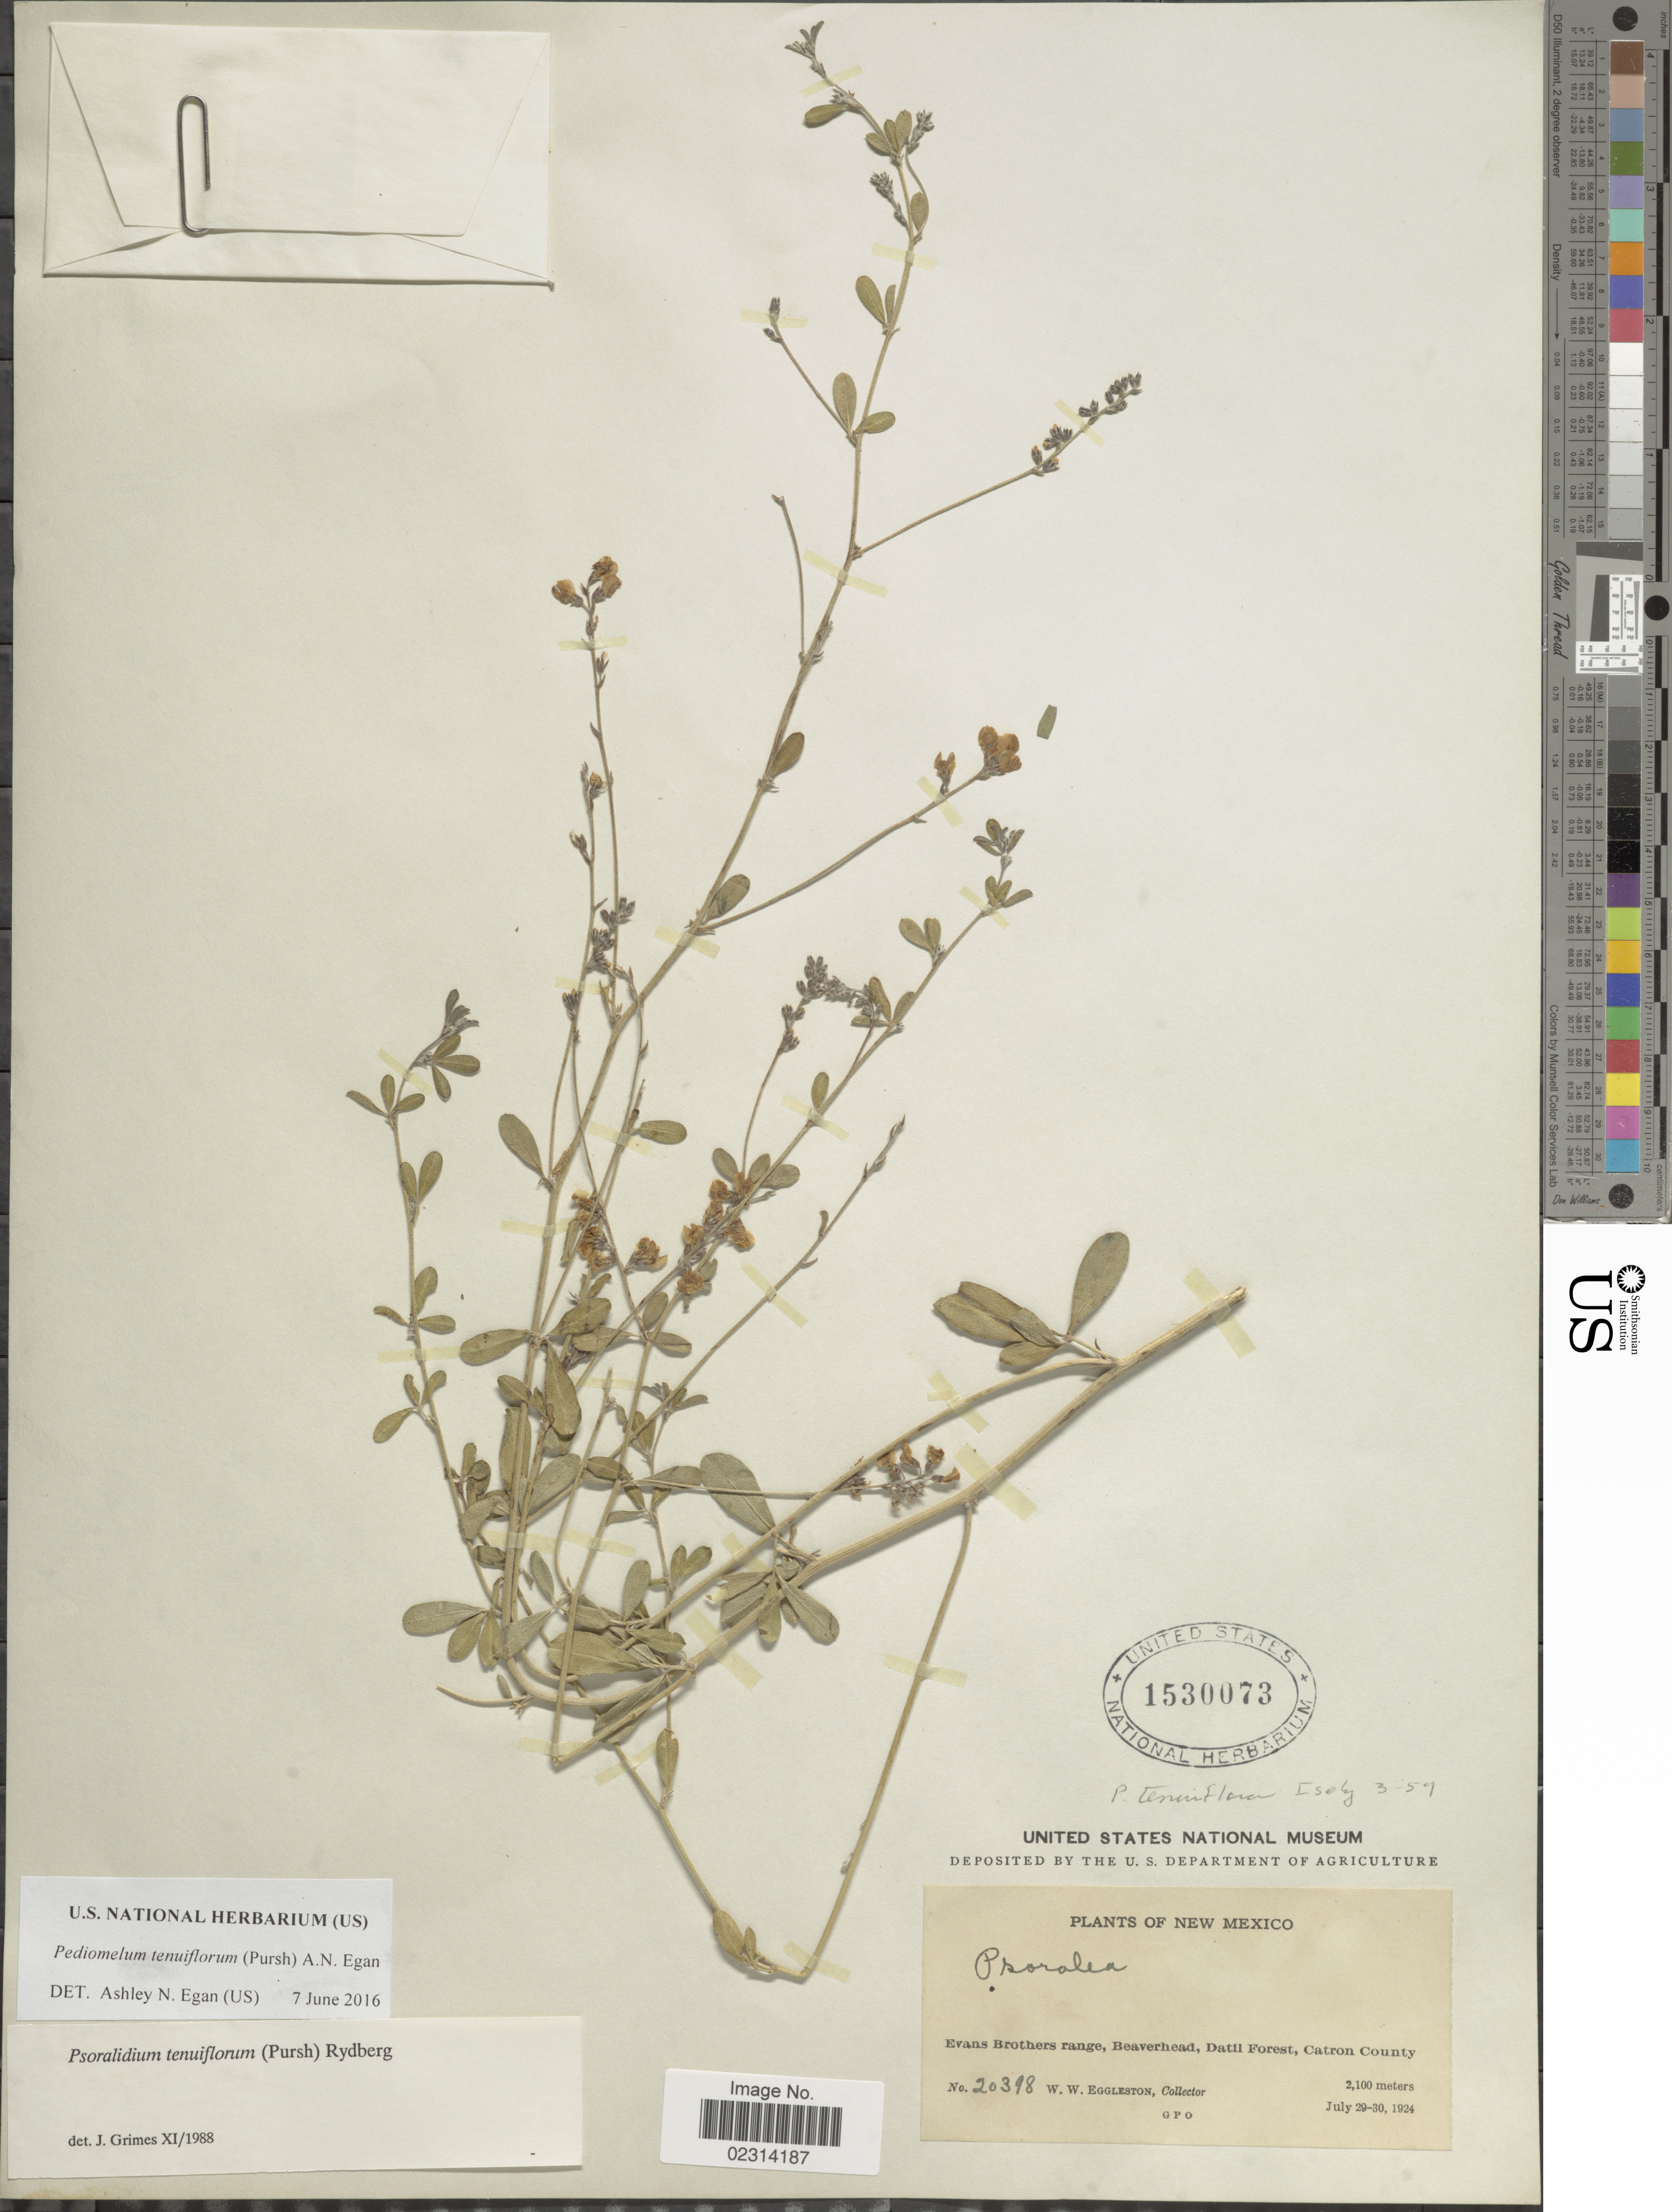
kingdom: Plantae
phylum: Tracheophyta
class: Magnoliopsida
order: Fabales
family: Fabaceae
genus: Psoralidium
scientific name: Psoralidium tenuiflorum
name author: (Pursh) Rydb.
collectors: W. W. Eggleston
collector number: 20398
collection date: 1924-07-29/1924-07-30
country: United States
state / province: New Mexico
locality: Evans Brothers Range, Beaverhead, Datil Forest, Catron County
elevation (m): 2100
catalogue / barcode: US 1530073